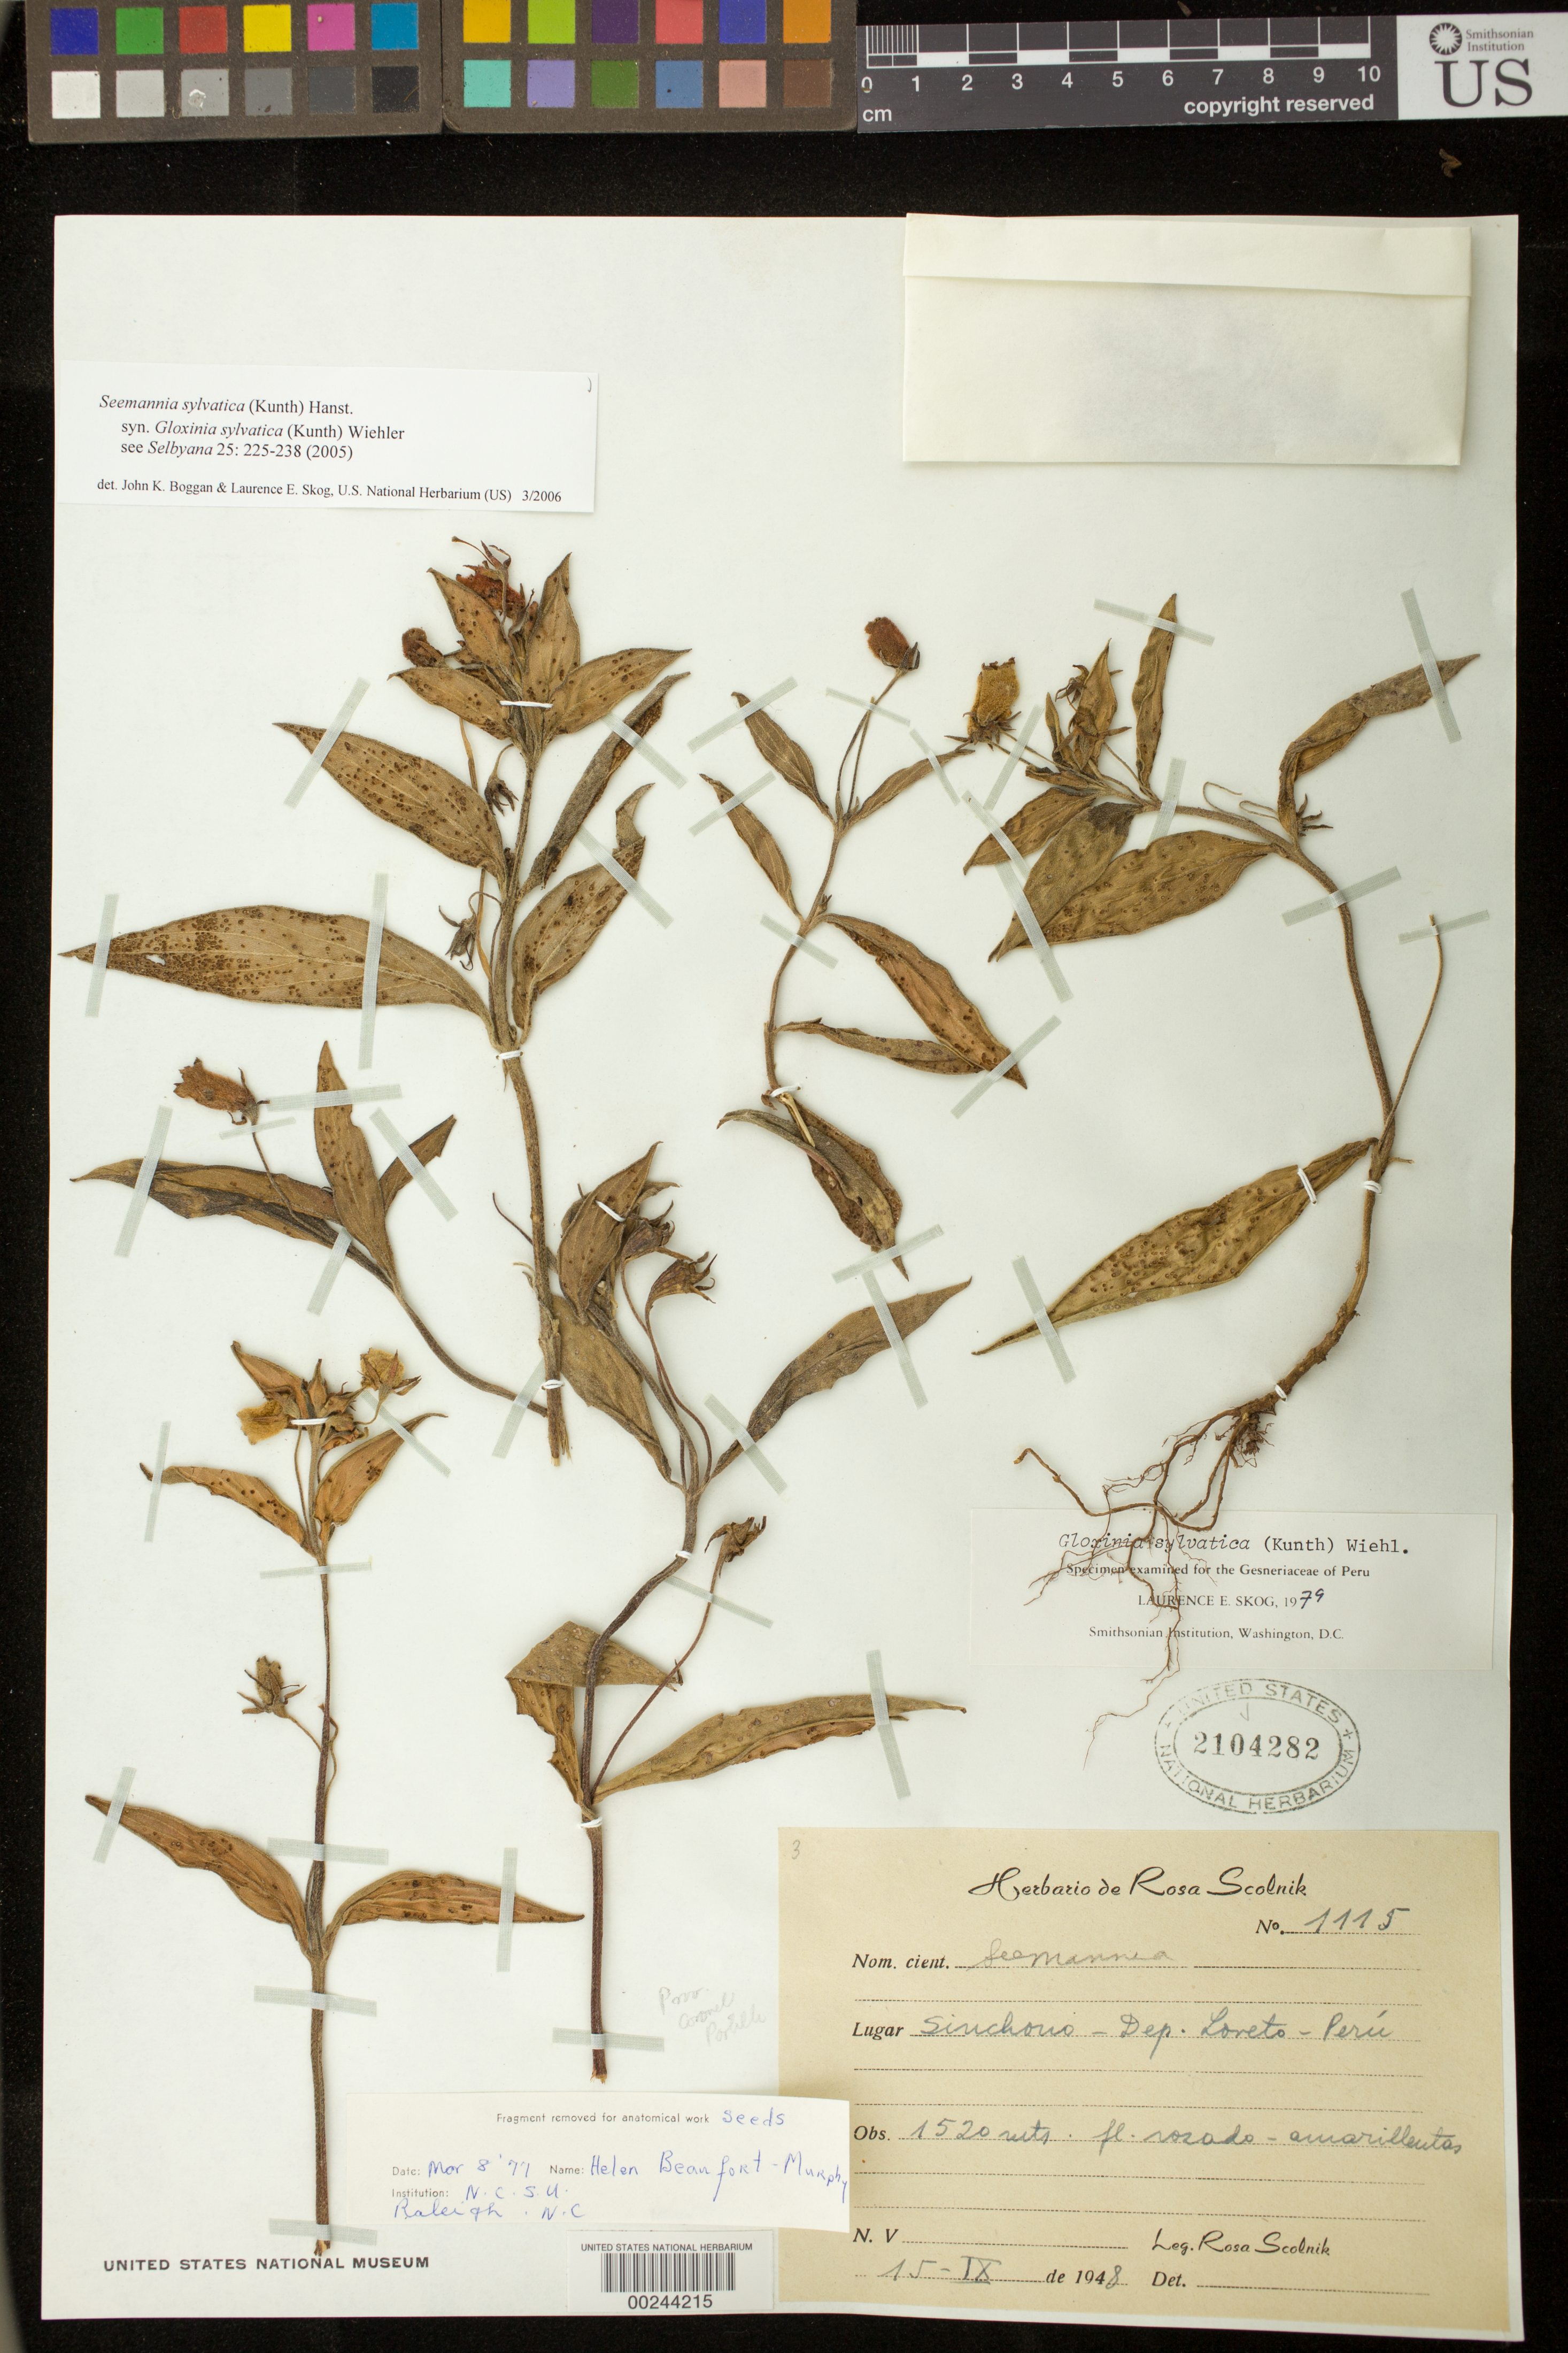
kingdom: Plantae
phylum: Tracheophyta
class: Magnoliopsida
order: Lamiales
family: Gesneriaceae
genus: Seemannia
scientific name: Seemannia sylvatica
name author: (Kunth) Hanst.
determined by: Boggan, J. K.; Skog, L. E.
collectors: R. Scolnik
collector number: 1115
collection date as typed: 15 Sep 1948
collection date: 1948-09-15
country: Peru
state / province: Loreto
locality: Sinchorio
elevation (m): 1520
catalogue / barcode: US 2104282